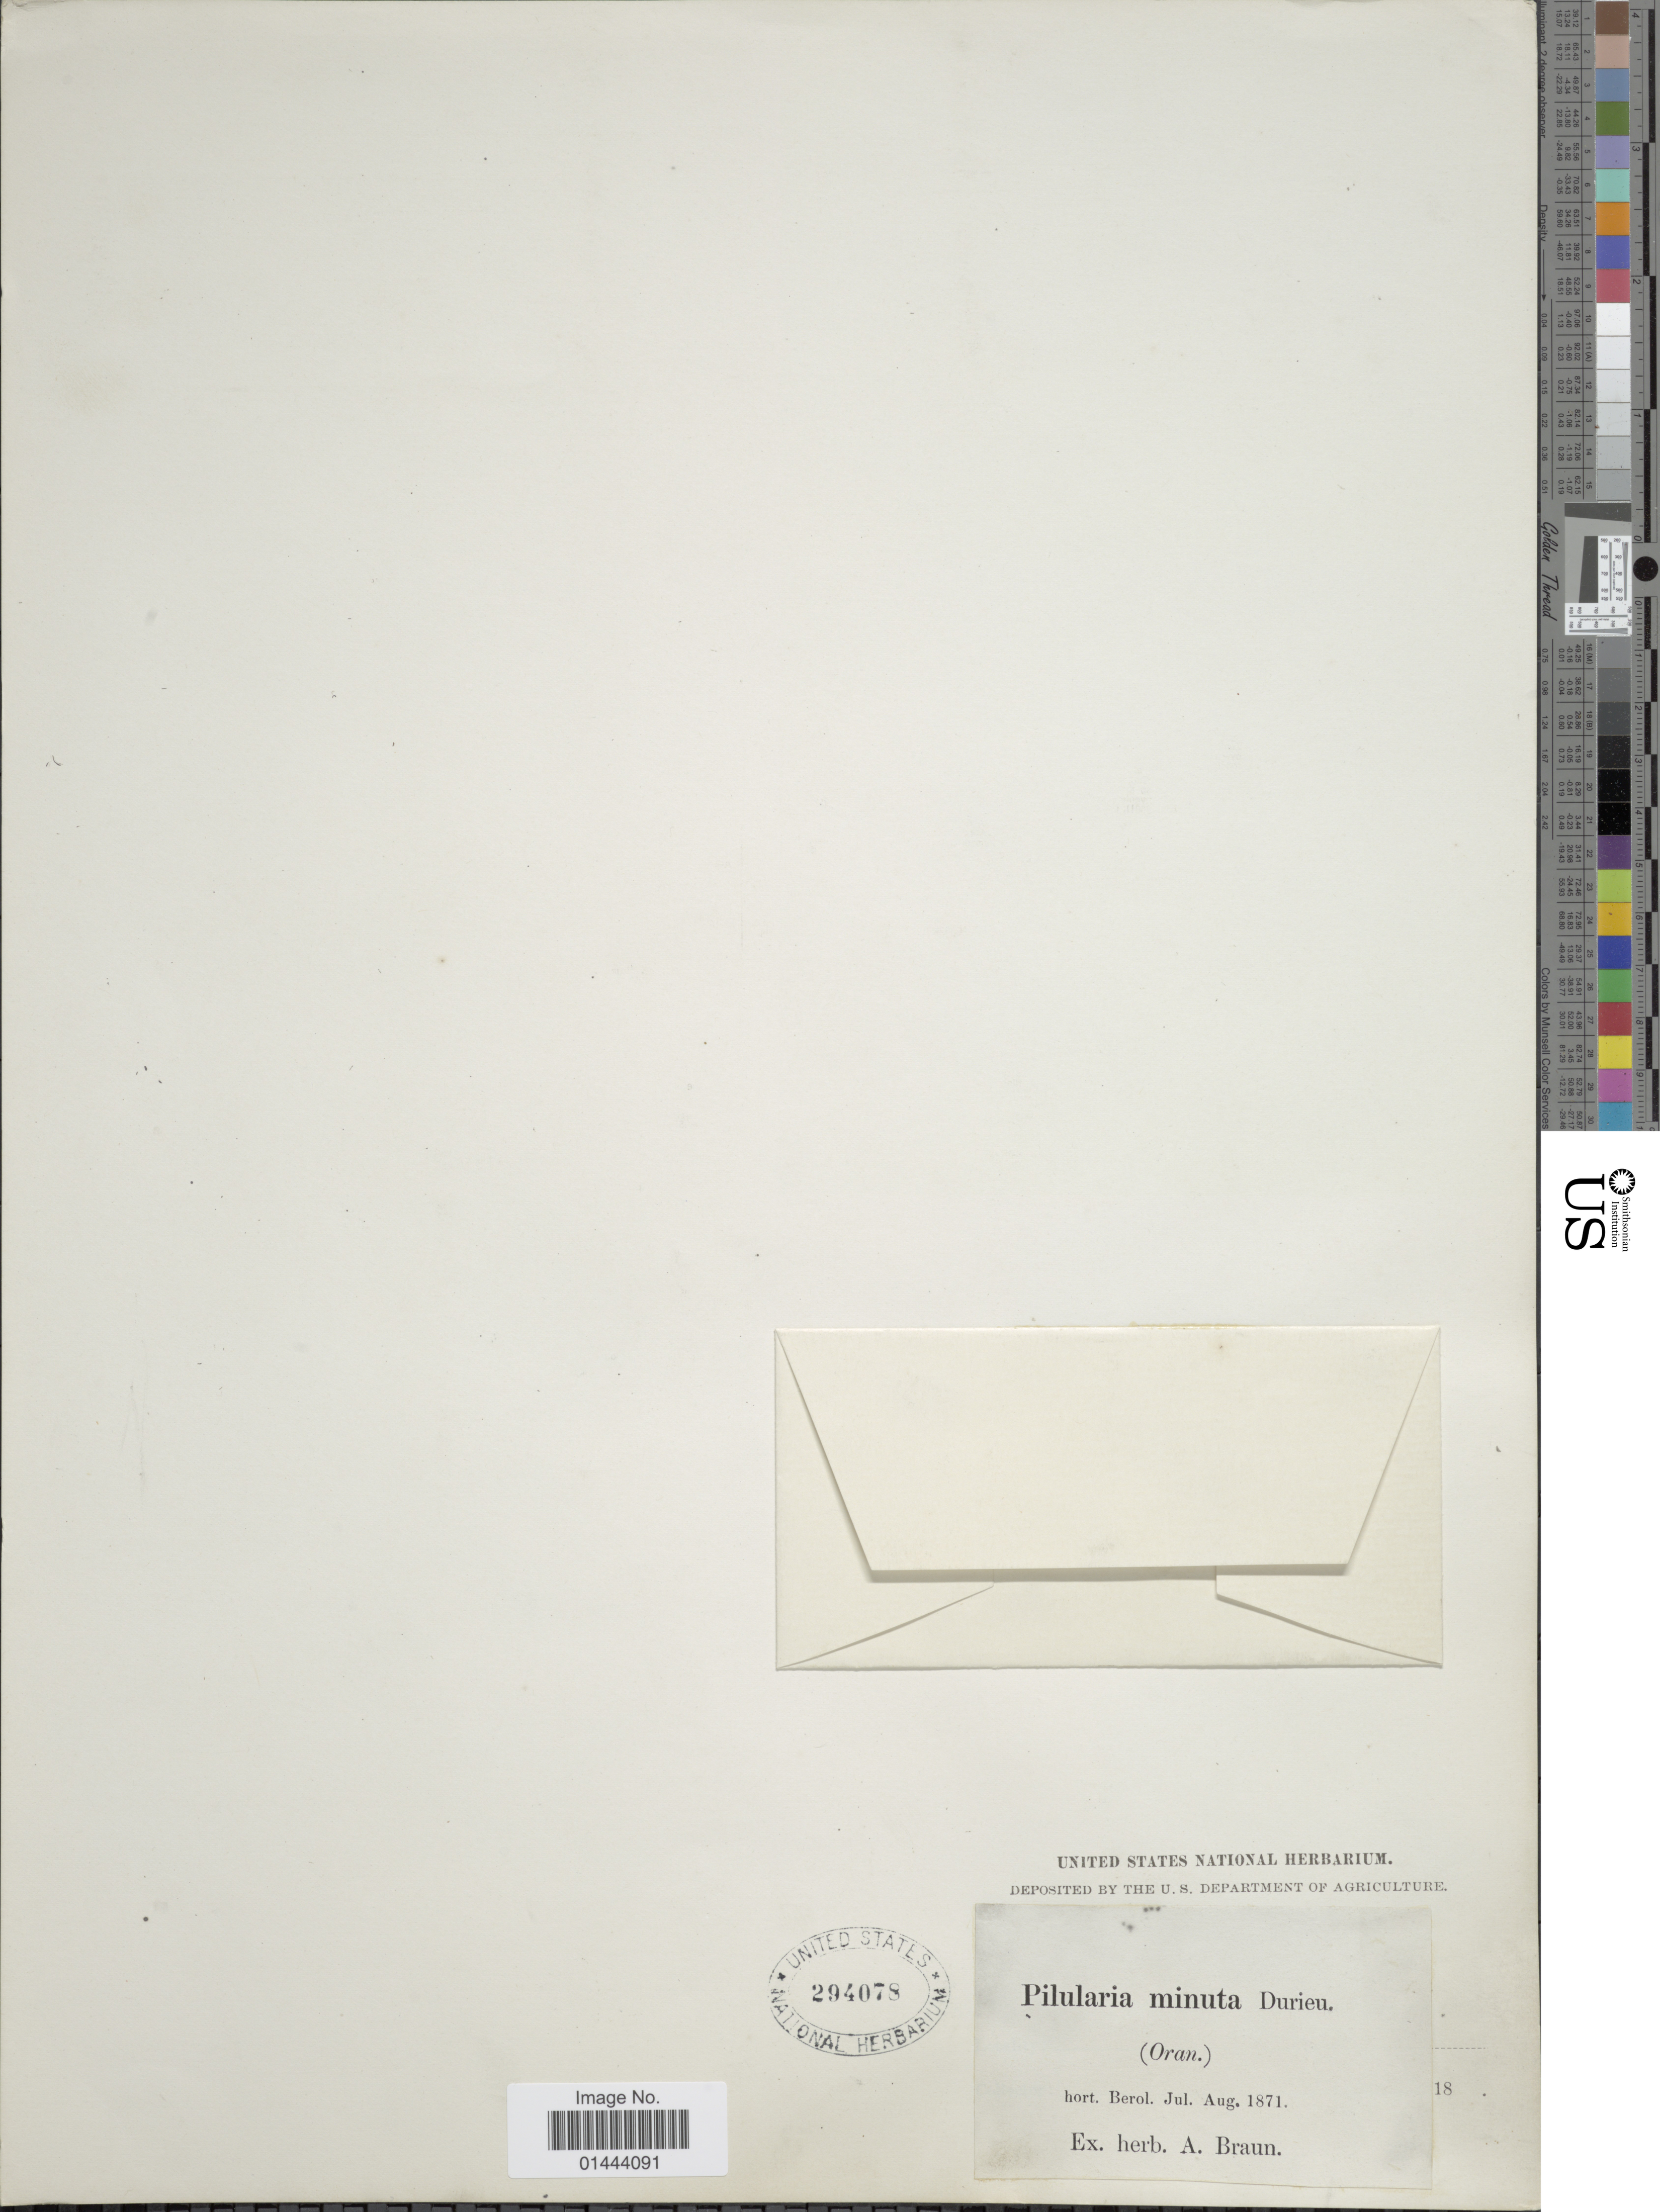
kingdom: Plantae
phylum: Tracheophyta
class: Polypodiopsida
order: Salviniales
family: Marsileaceae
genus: Pilularia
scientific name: Pilularia minuta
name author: Durieu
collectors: ex herb. A. Braun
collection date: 1871-07/1871-08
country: Algeria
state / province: Oran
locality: Hort. Berol. [unsure placement]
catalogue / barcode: US 294078